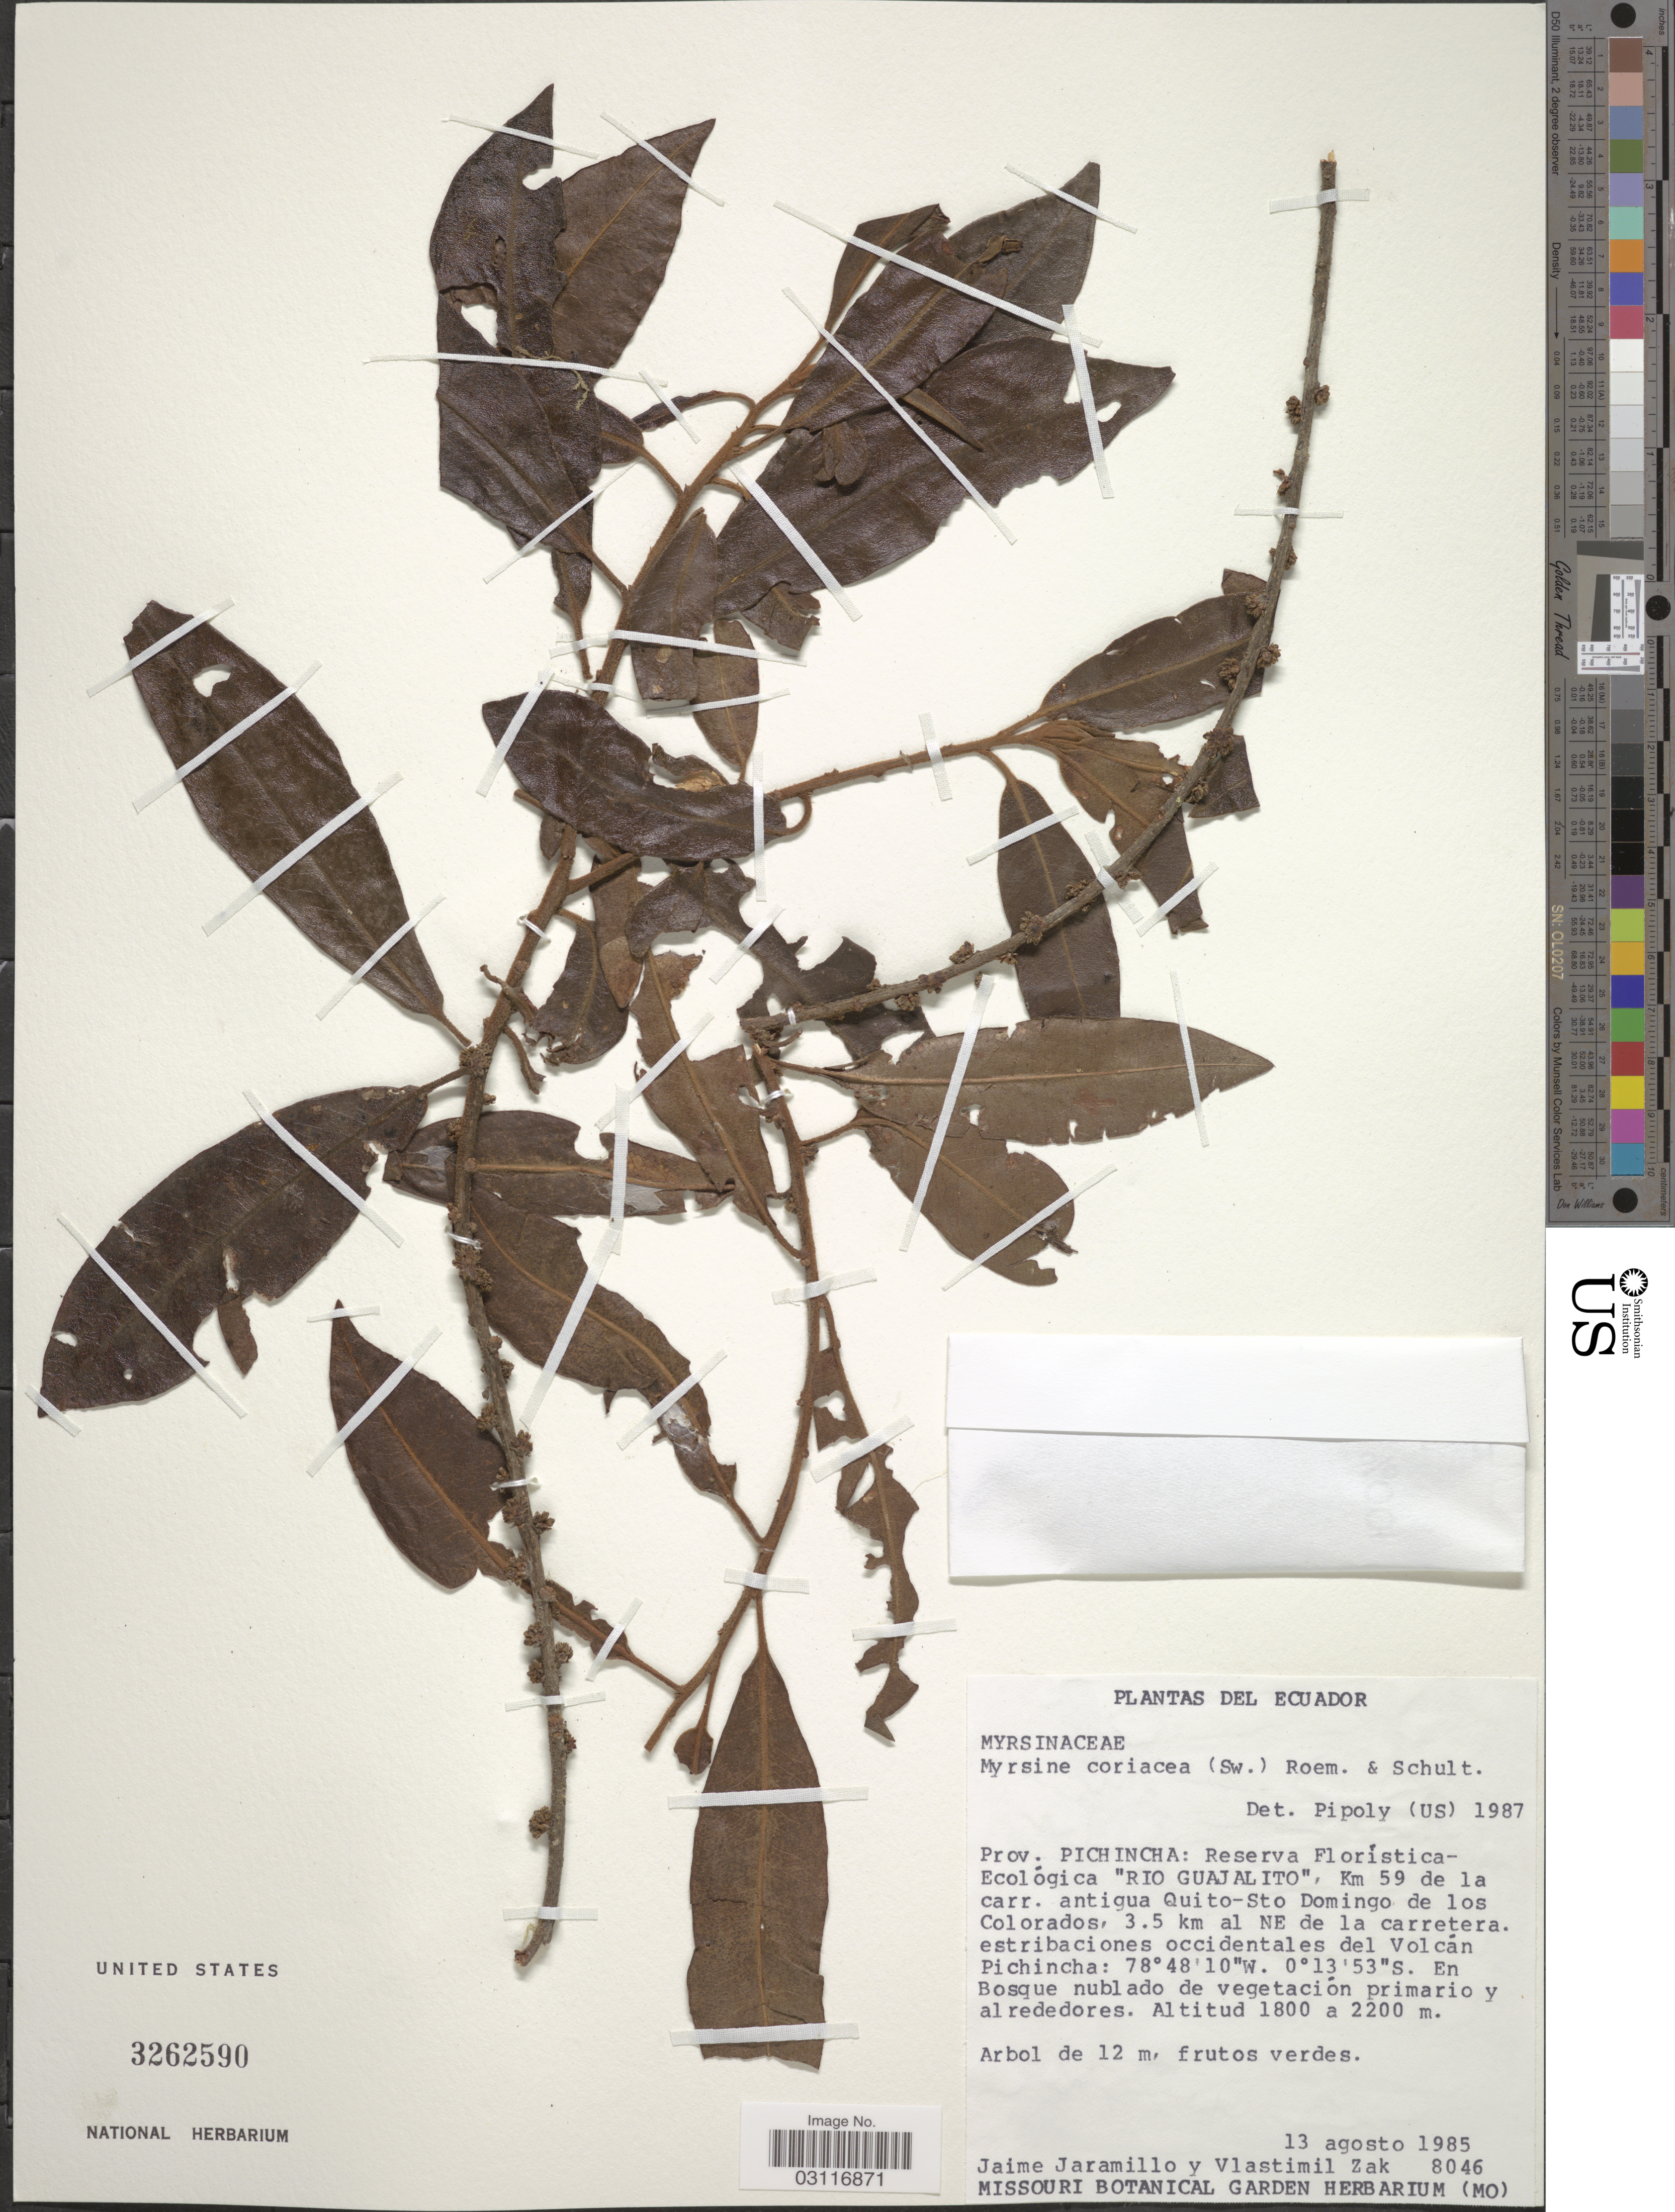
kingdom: Plantae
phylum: Tracheophyta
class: Magnoliopsida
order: Ericales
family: Primulaceae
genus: Myrsine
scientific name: Myrsine coriacea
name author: (Sw.) R. Br. ex Roem. & Schult.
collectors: J. Jaramillo & V. Zak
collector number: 8046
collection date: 1985-08-13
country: Ecuador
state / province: Pichincha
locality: Reserva Florística-Ecológica "Rio Guajalito", Km 59 de la carr. antigua Quito-Sto Domingo de los Colorados, 3.5 km al NE de la carretera. estribaciones occidentales del Volcán Pichincha.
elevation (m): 1800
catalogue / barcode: US 3262590